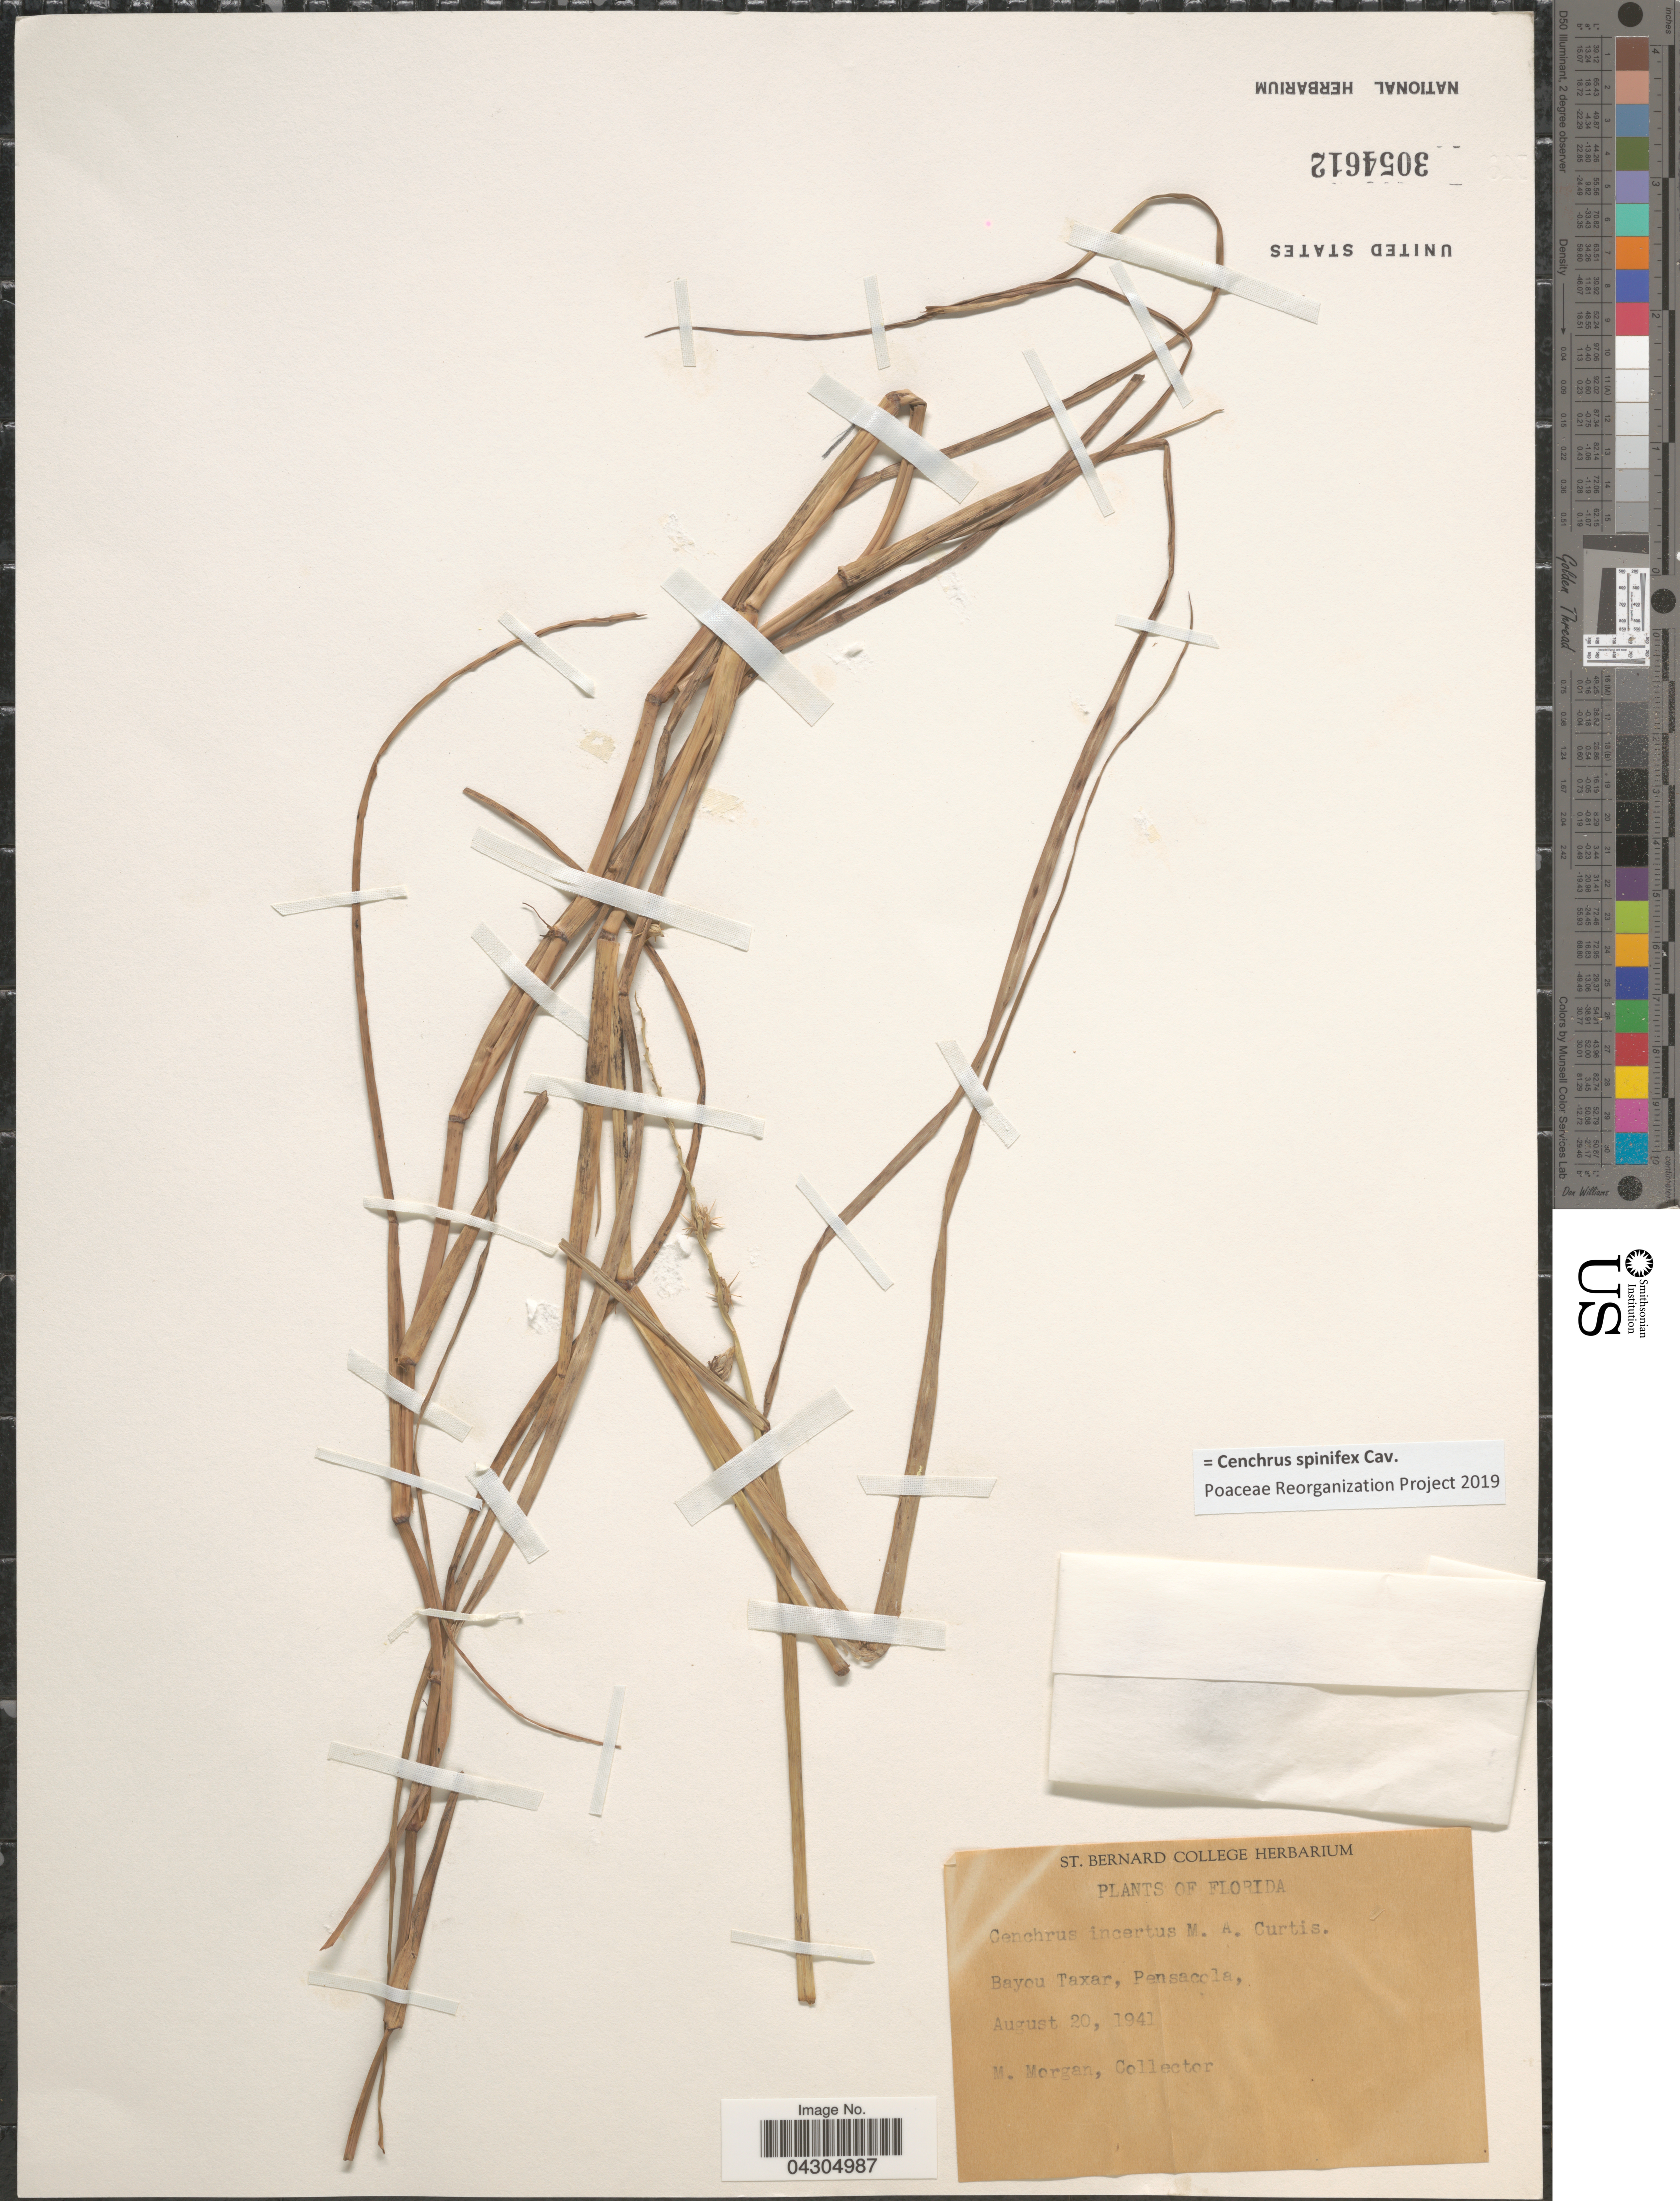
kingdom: Plantae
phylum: Tracheophyta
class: Liliopsida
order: Poales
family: Poaceae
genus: Cenchrus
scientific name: Cenchrus spinifex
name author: Cav.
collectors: M. Morgan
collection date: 1941-08-20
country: United States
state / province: Florida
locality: Bayou Taxar, Pensacola.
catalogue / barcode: US 3054612